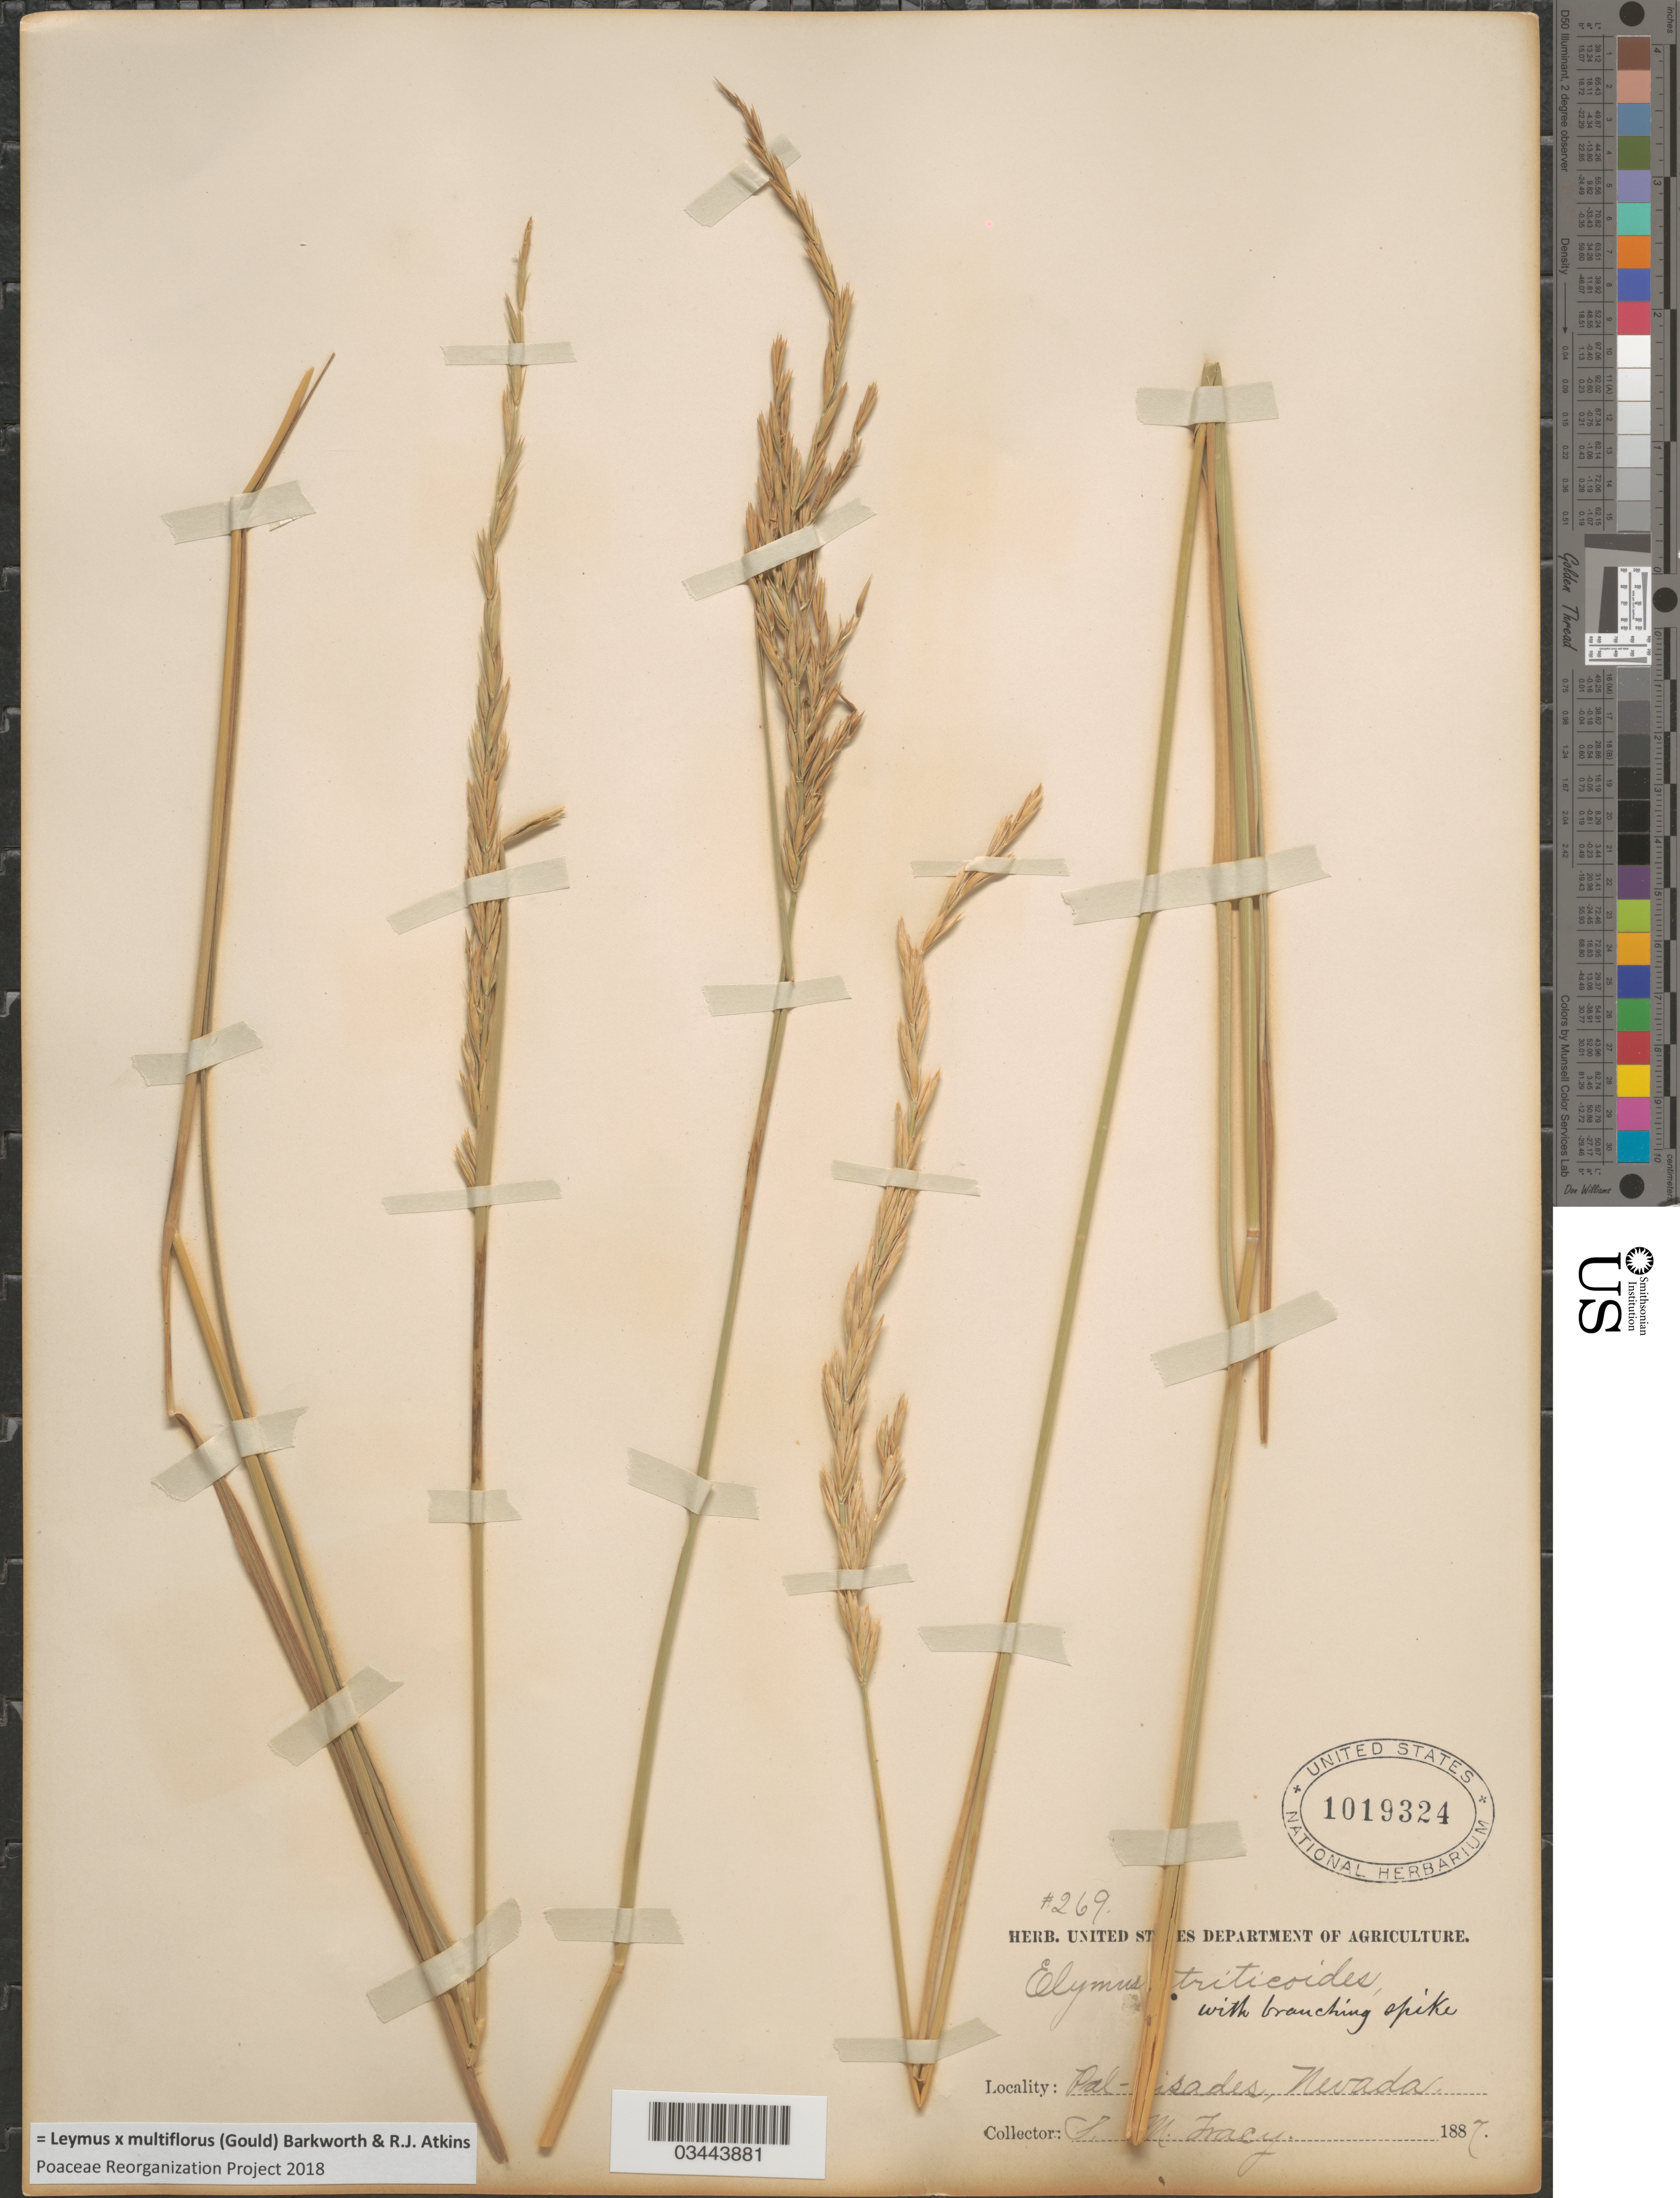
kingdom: Plantae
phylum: Tracheophyta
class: Liliopsida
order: Poales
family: Poaceae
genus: Leymus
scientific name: Leymus x multiflorus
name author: (Gould) Barkworth & R.J. Atkins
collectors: S. M. Tracy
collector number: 269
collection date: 1887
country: United States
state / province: Nevada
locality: Pal-isades.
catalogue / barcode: US 1019324